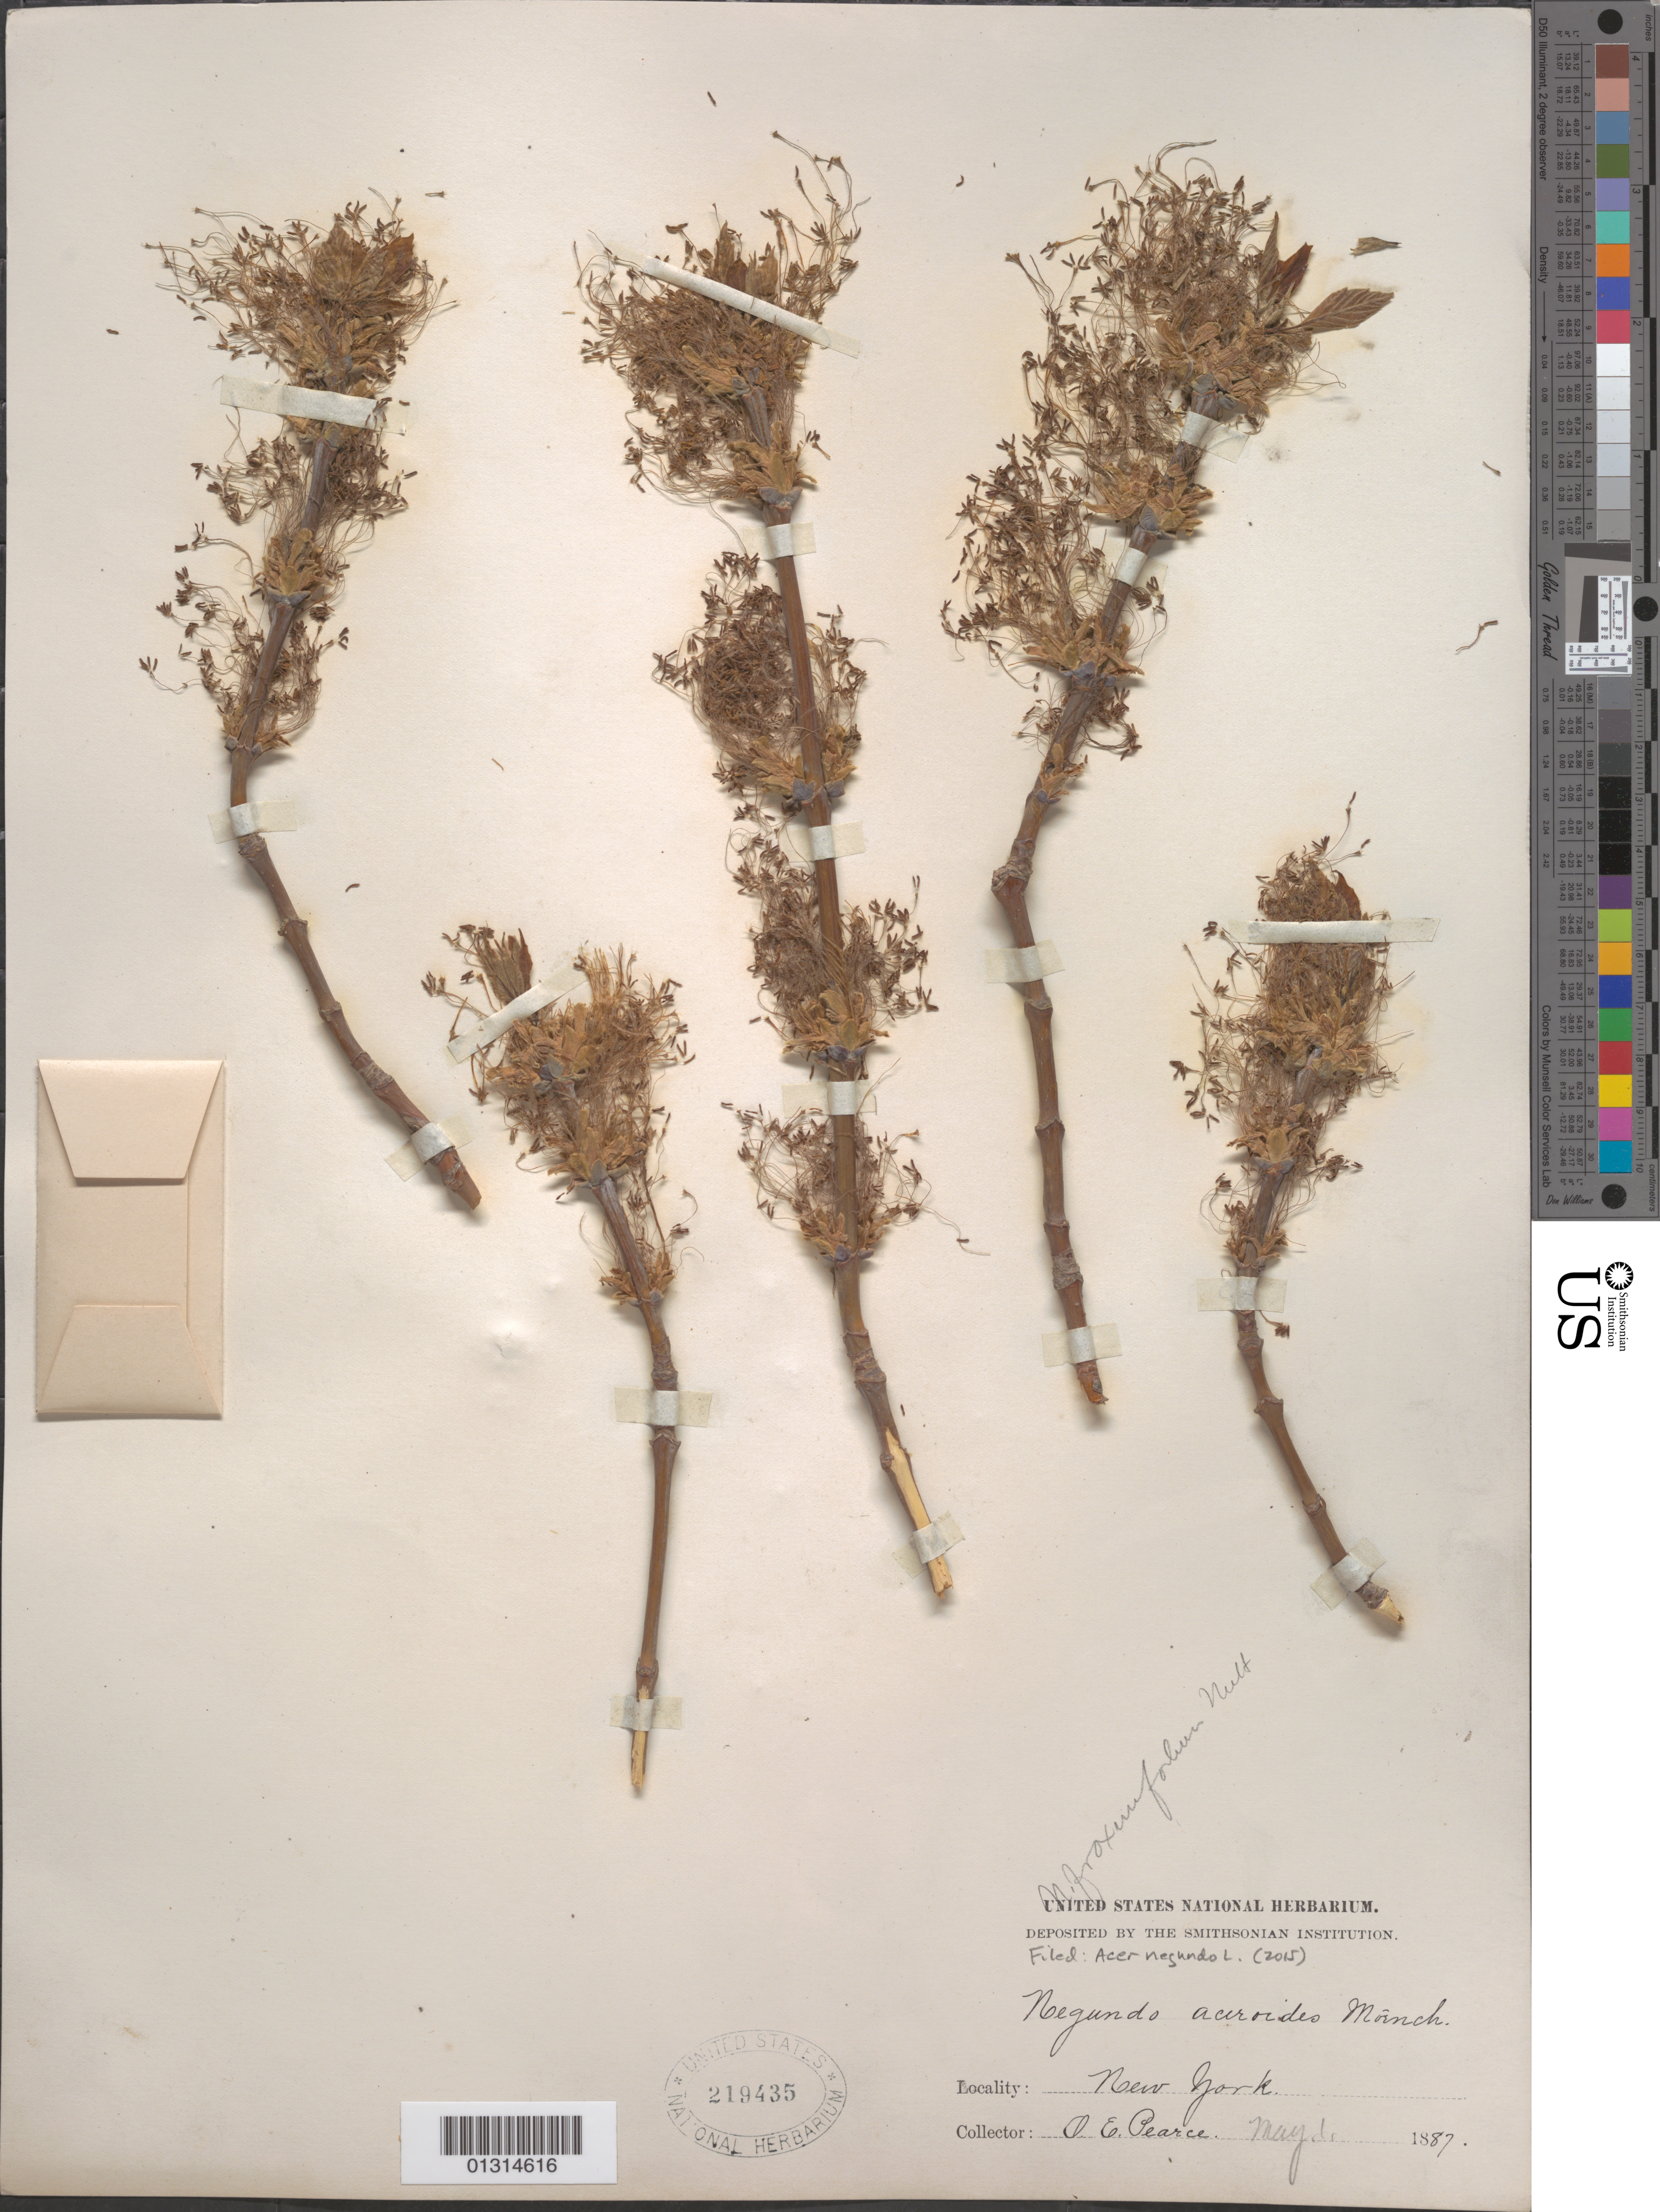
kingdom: Plantae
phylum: Tracheophyta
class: Magnoliopsida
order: Sapindales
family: Sapindaceae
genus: Acer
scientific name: Acer negundo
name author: L.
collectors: O. E. Pearce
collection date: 1887-05-01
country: United States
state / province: New York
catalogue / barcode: US 219435